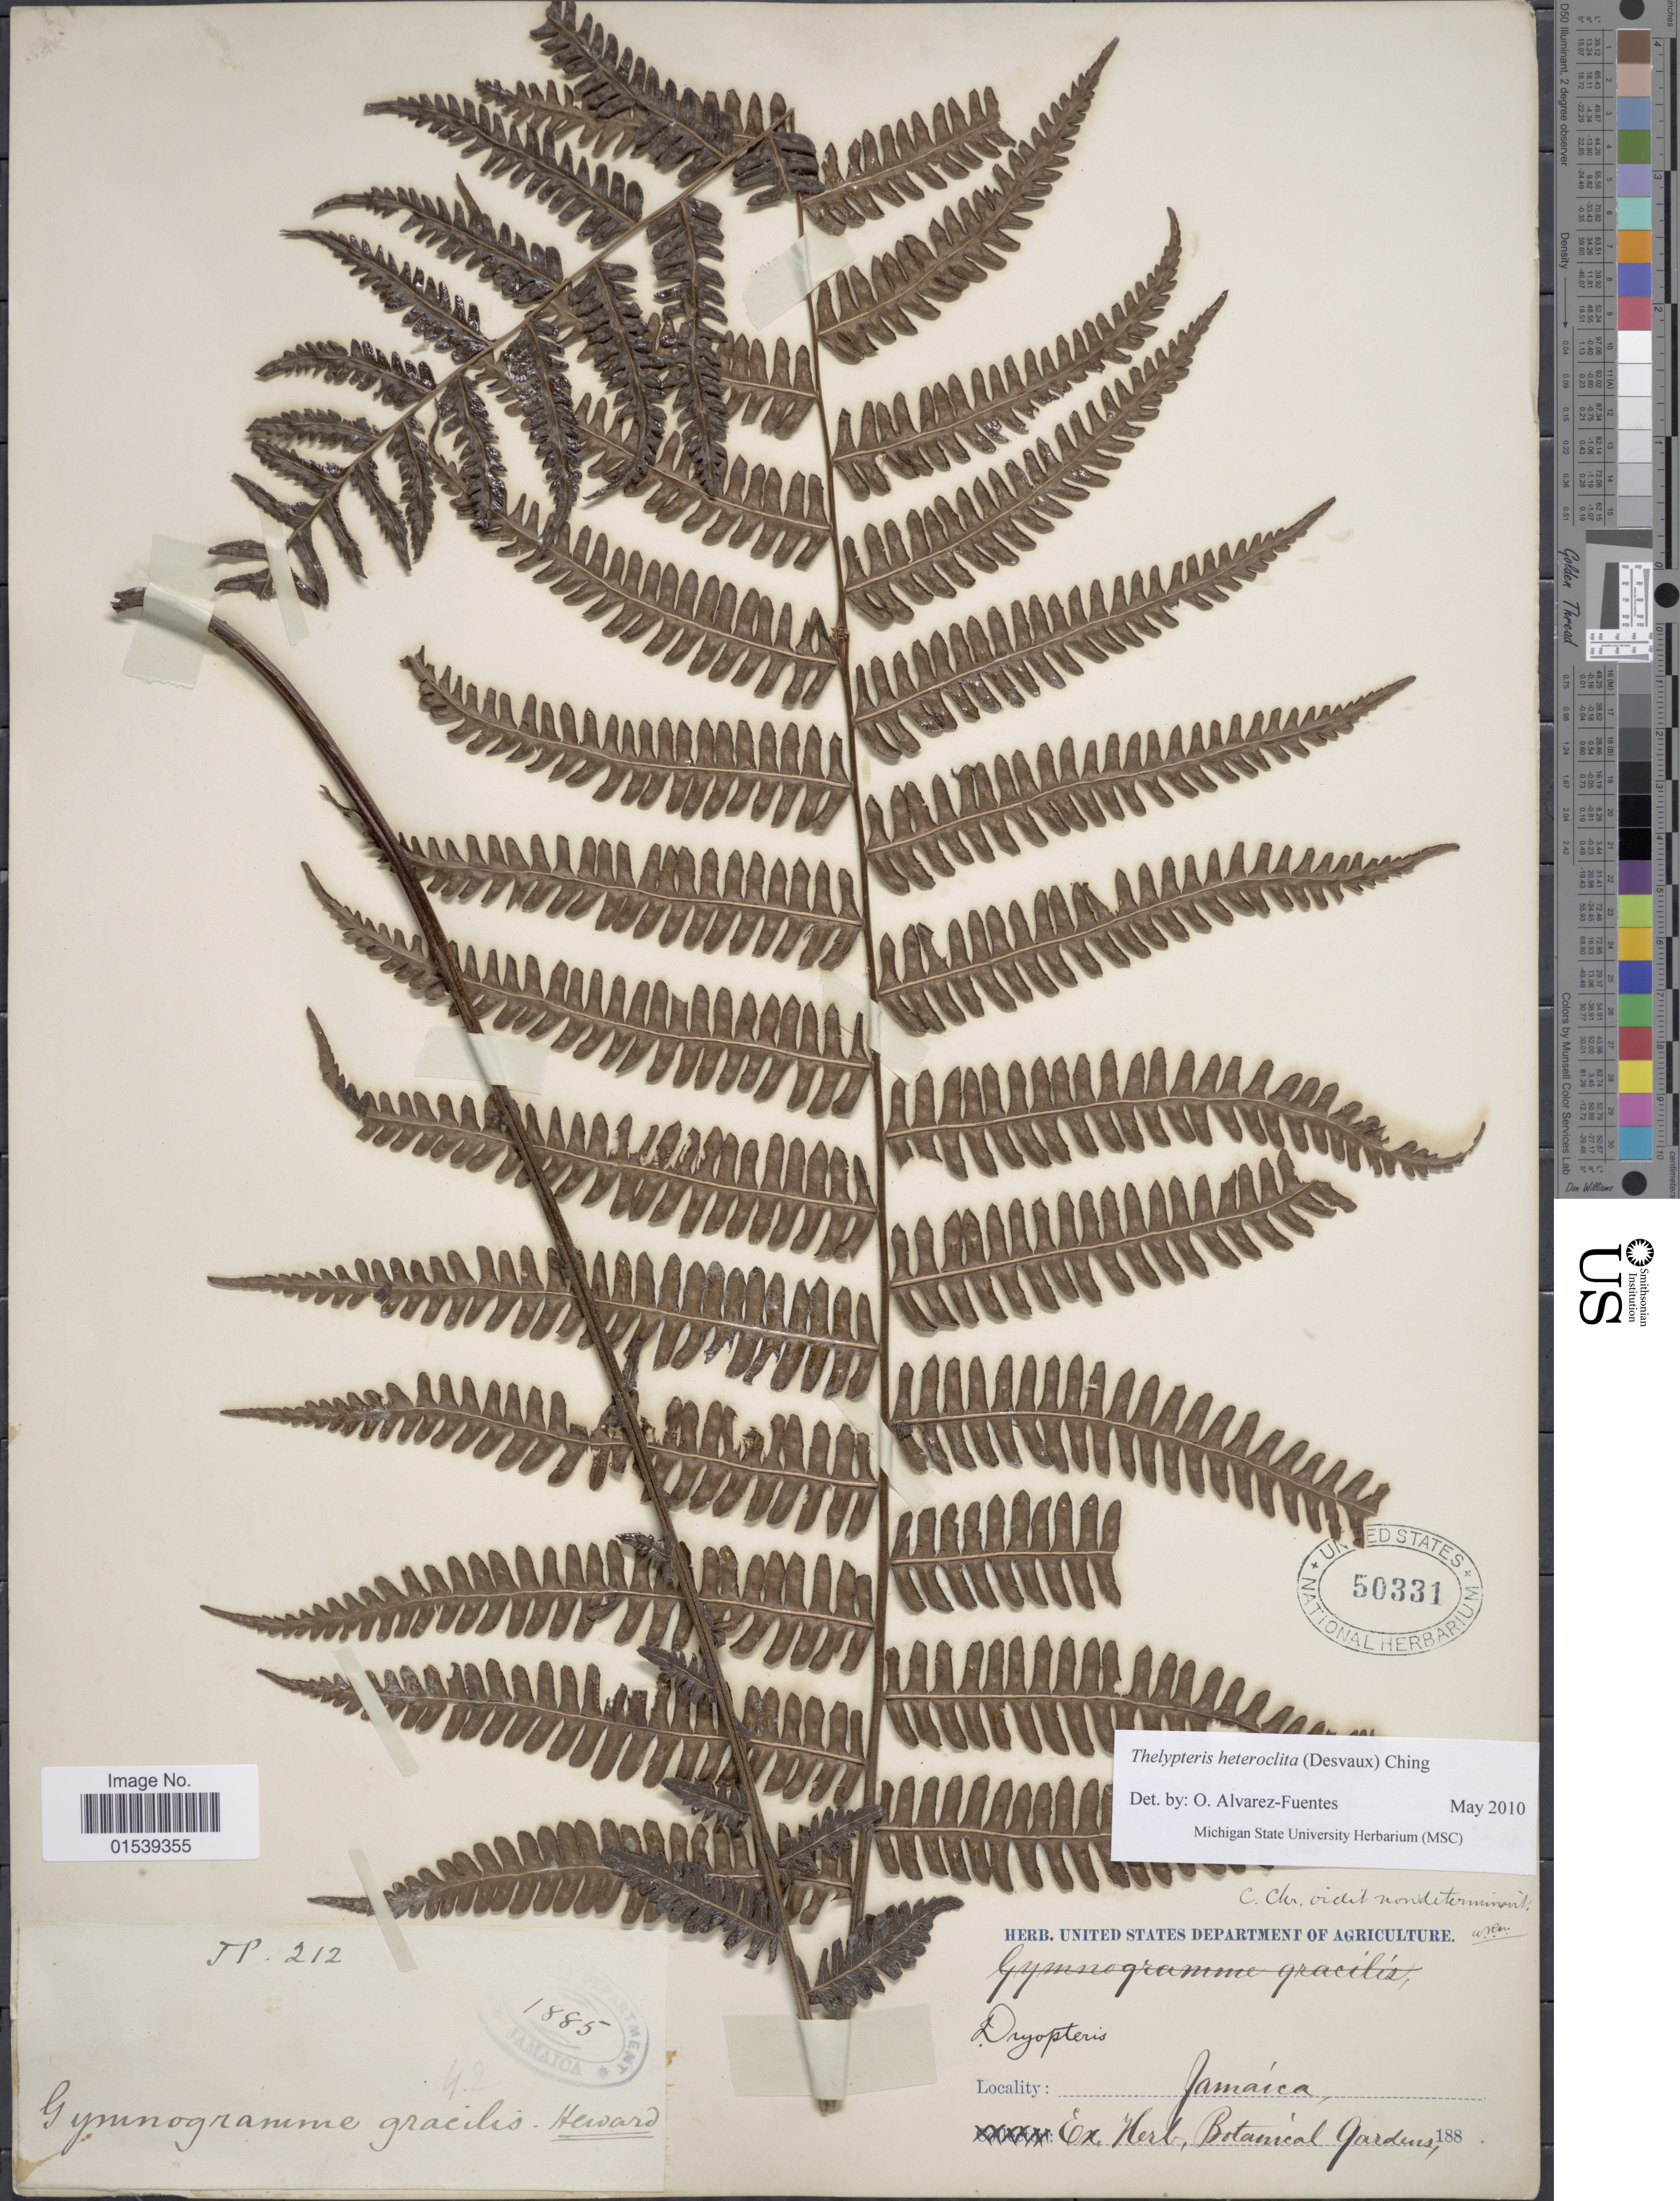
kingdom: Plantae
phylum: Tracheophyta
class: Polypodiopsida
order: Polypodiales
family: Thelypteridaceae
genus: Amauropelta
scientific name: Amauropelta heteroclita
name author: (Desv.) Pic. Serm.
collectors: J.P.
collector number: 212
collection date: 1885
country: Jamaica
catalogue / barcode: US 50331